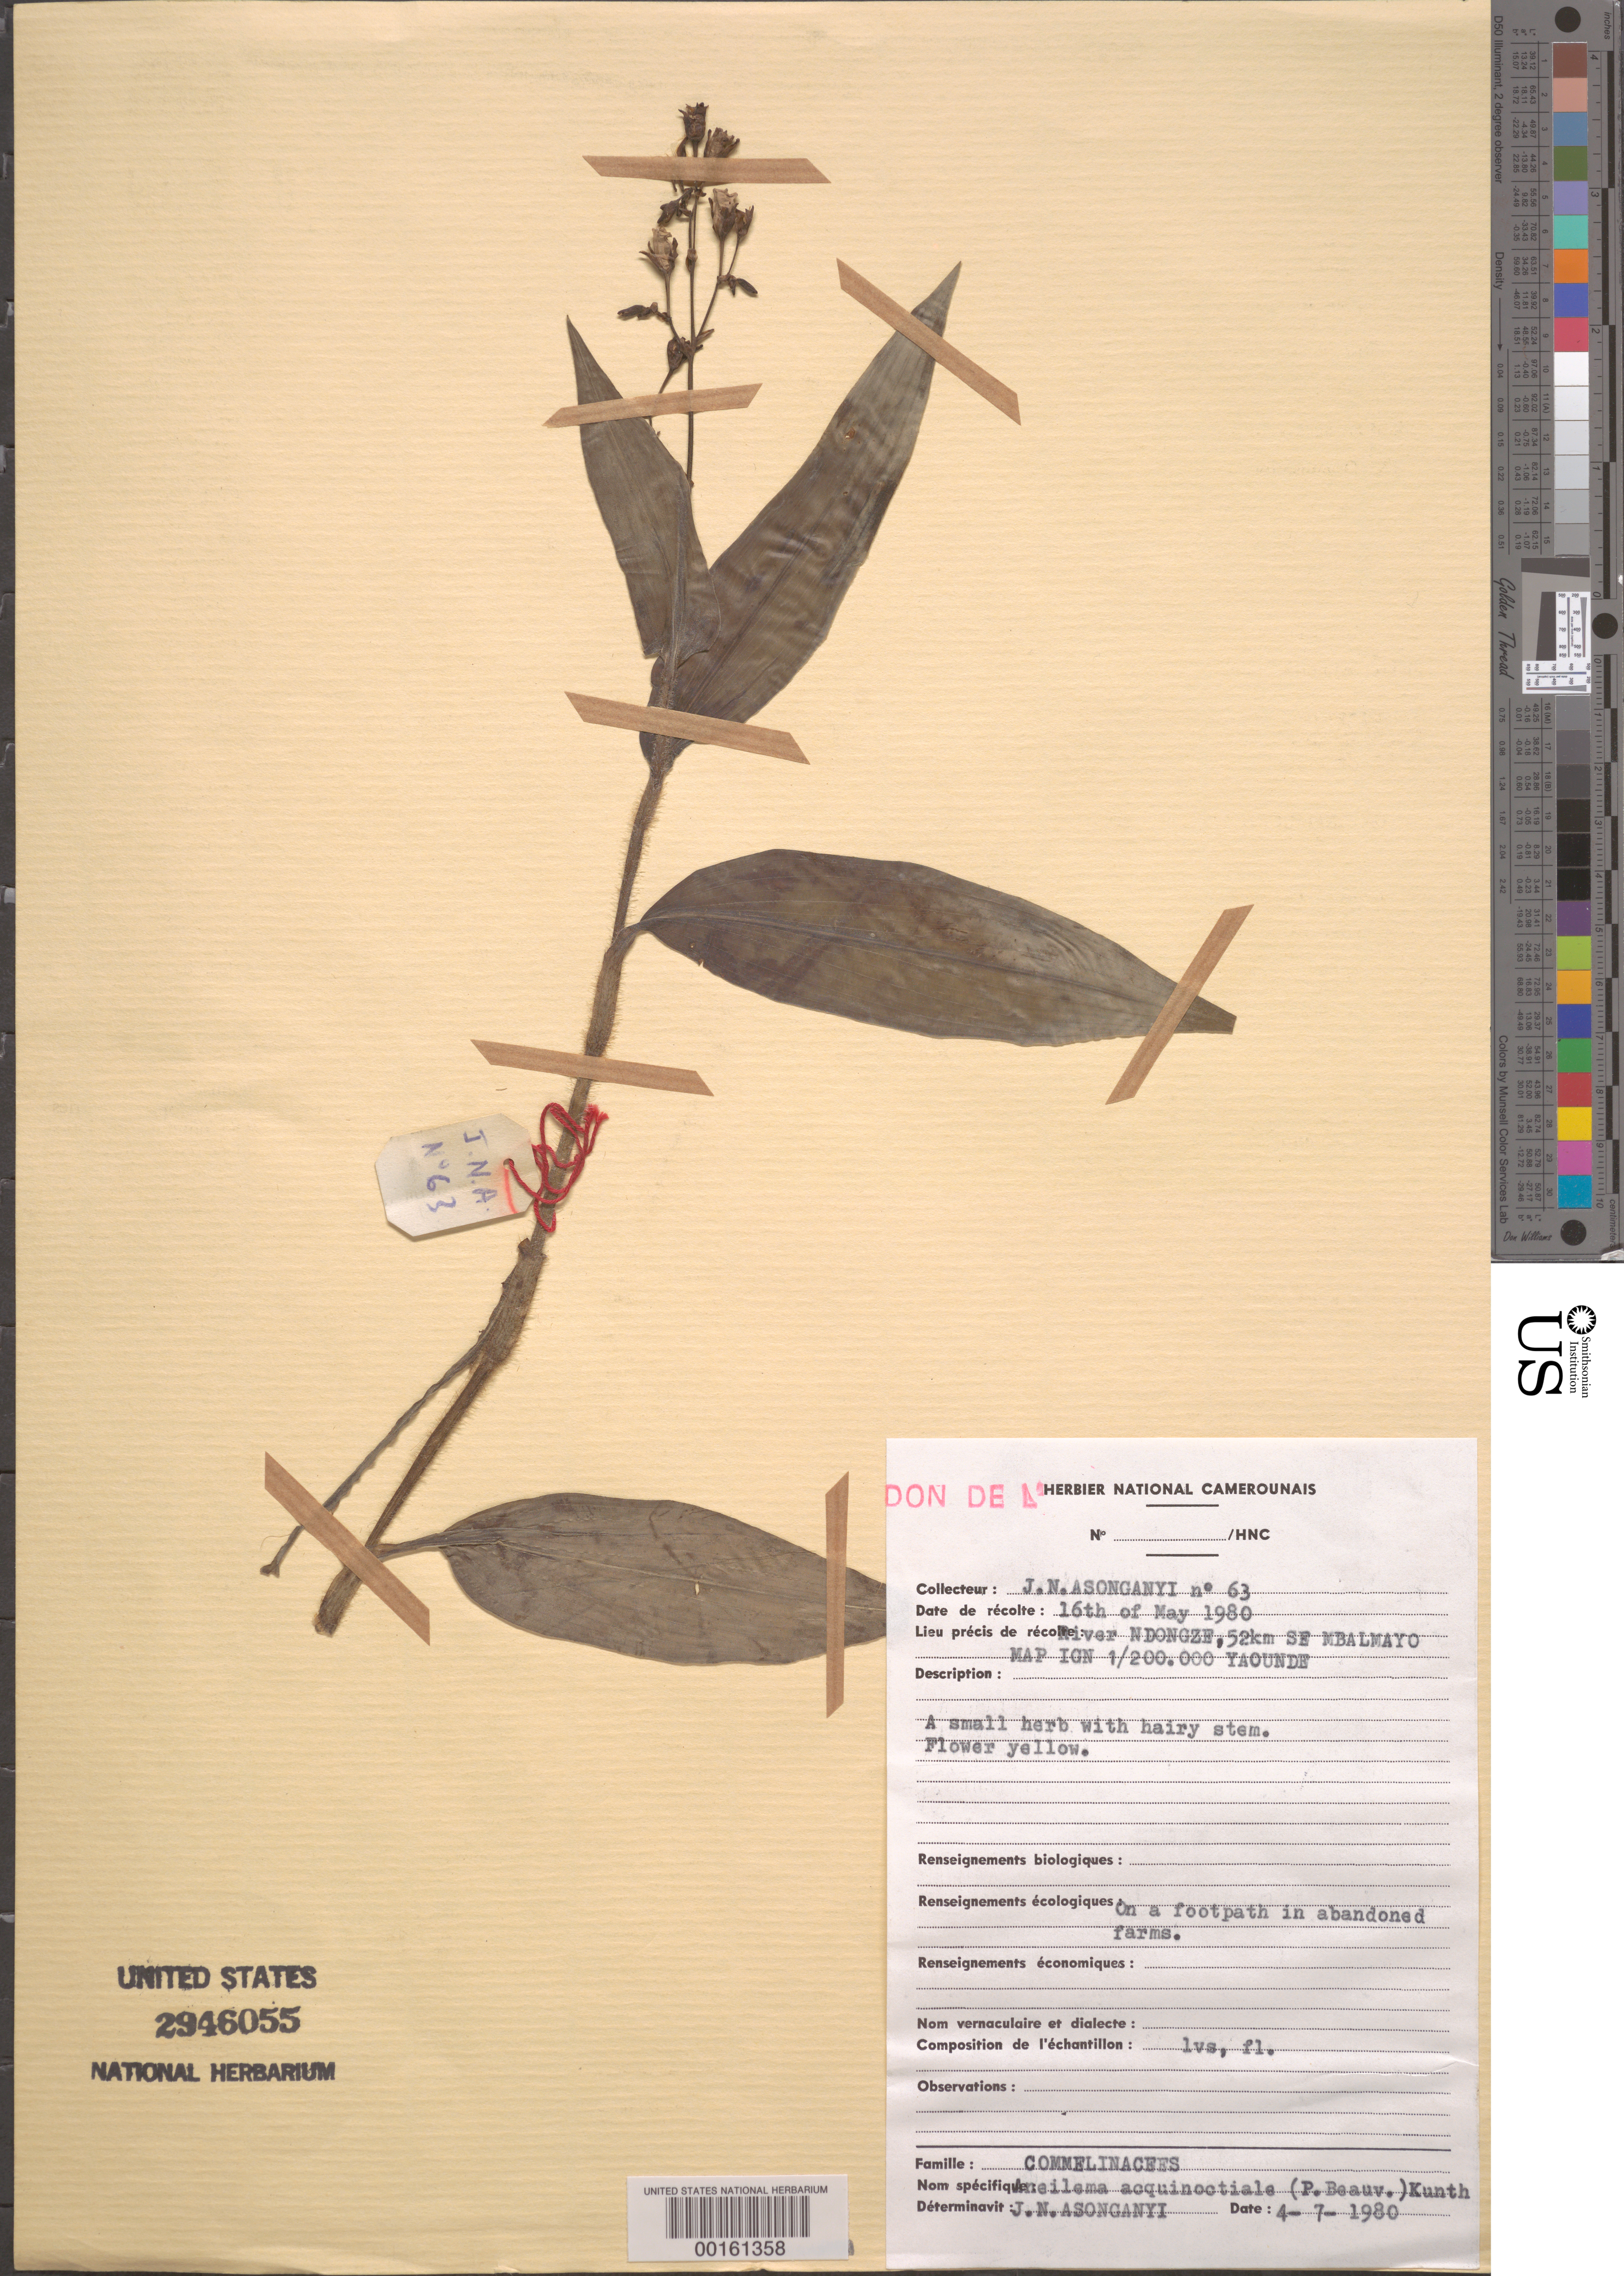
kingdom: Plantae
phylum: Tracheophyta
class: Liliopsida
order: Commelinales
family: Commelinaceae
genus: Aneilema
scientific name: Aneilema aequinoctiale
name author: (P. Beauv.) Loudon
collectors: J. Asonganyi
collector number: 63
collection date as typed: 16 May 1980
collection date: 1980-05-16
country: Cameroon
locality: Ndongze river, se of mbalmayo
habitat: Footpath, abandoned farm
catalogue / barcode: US 2946055